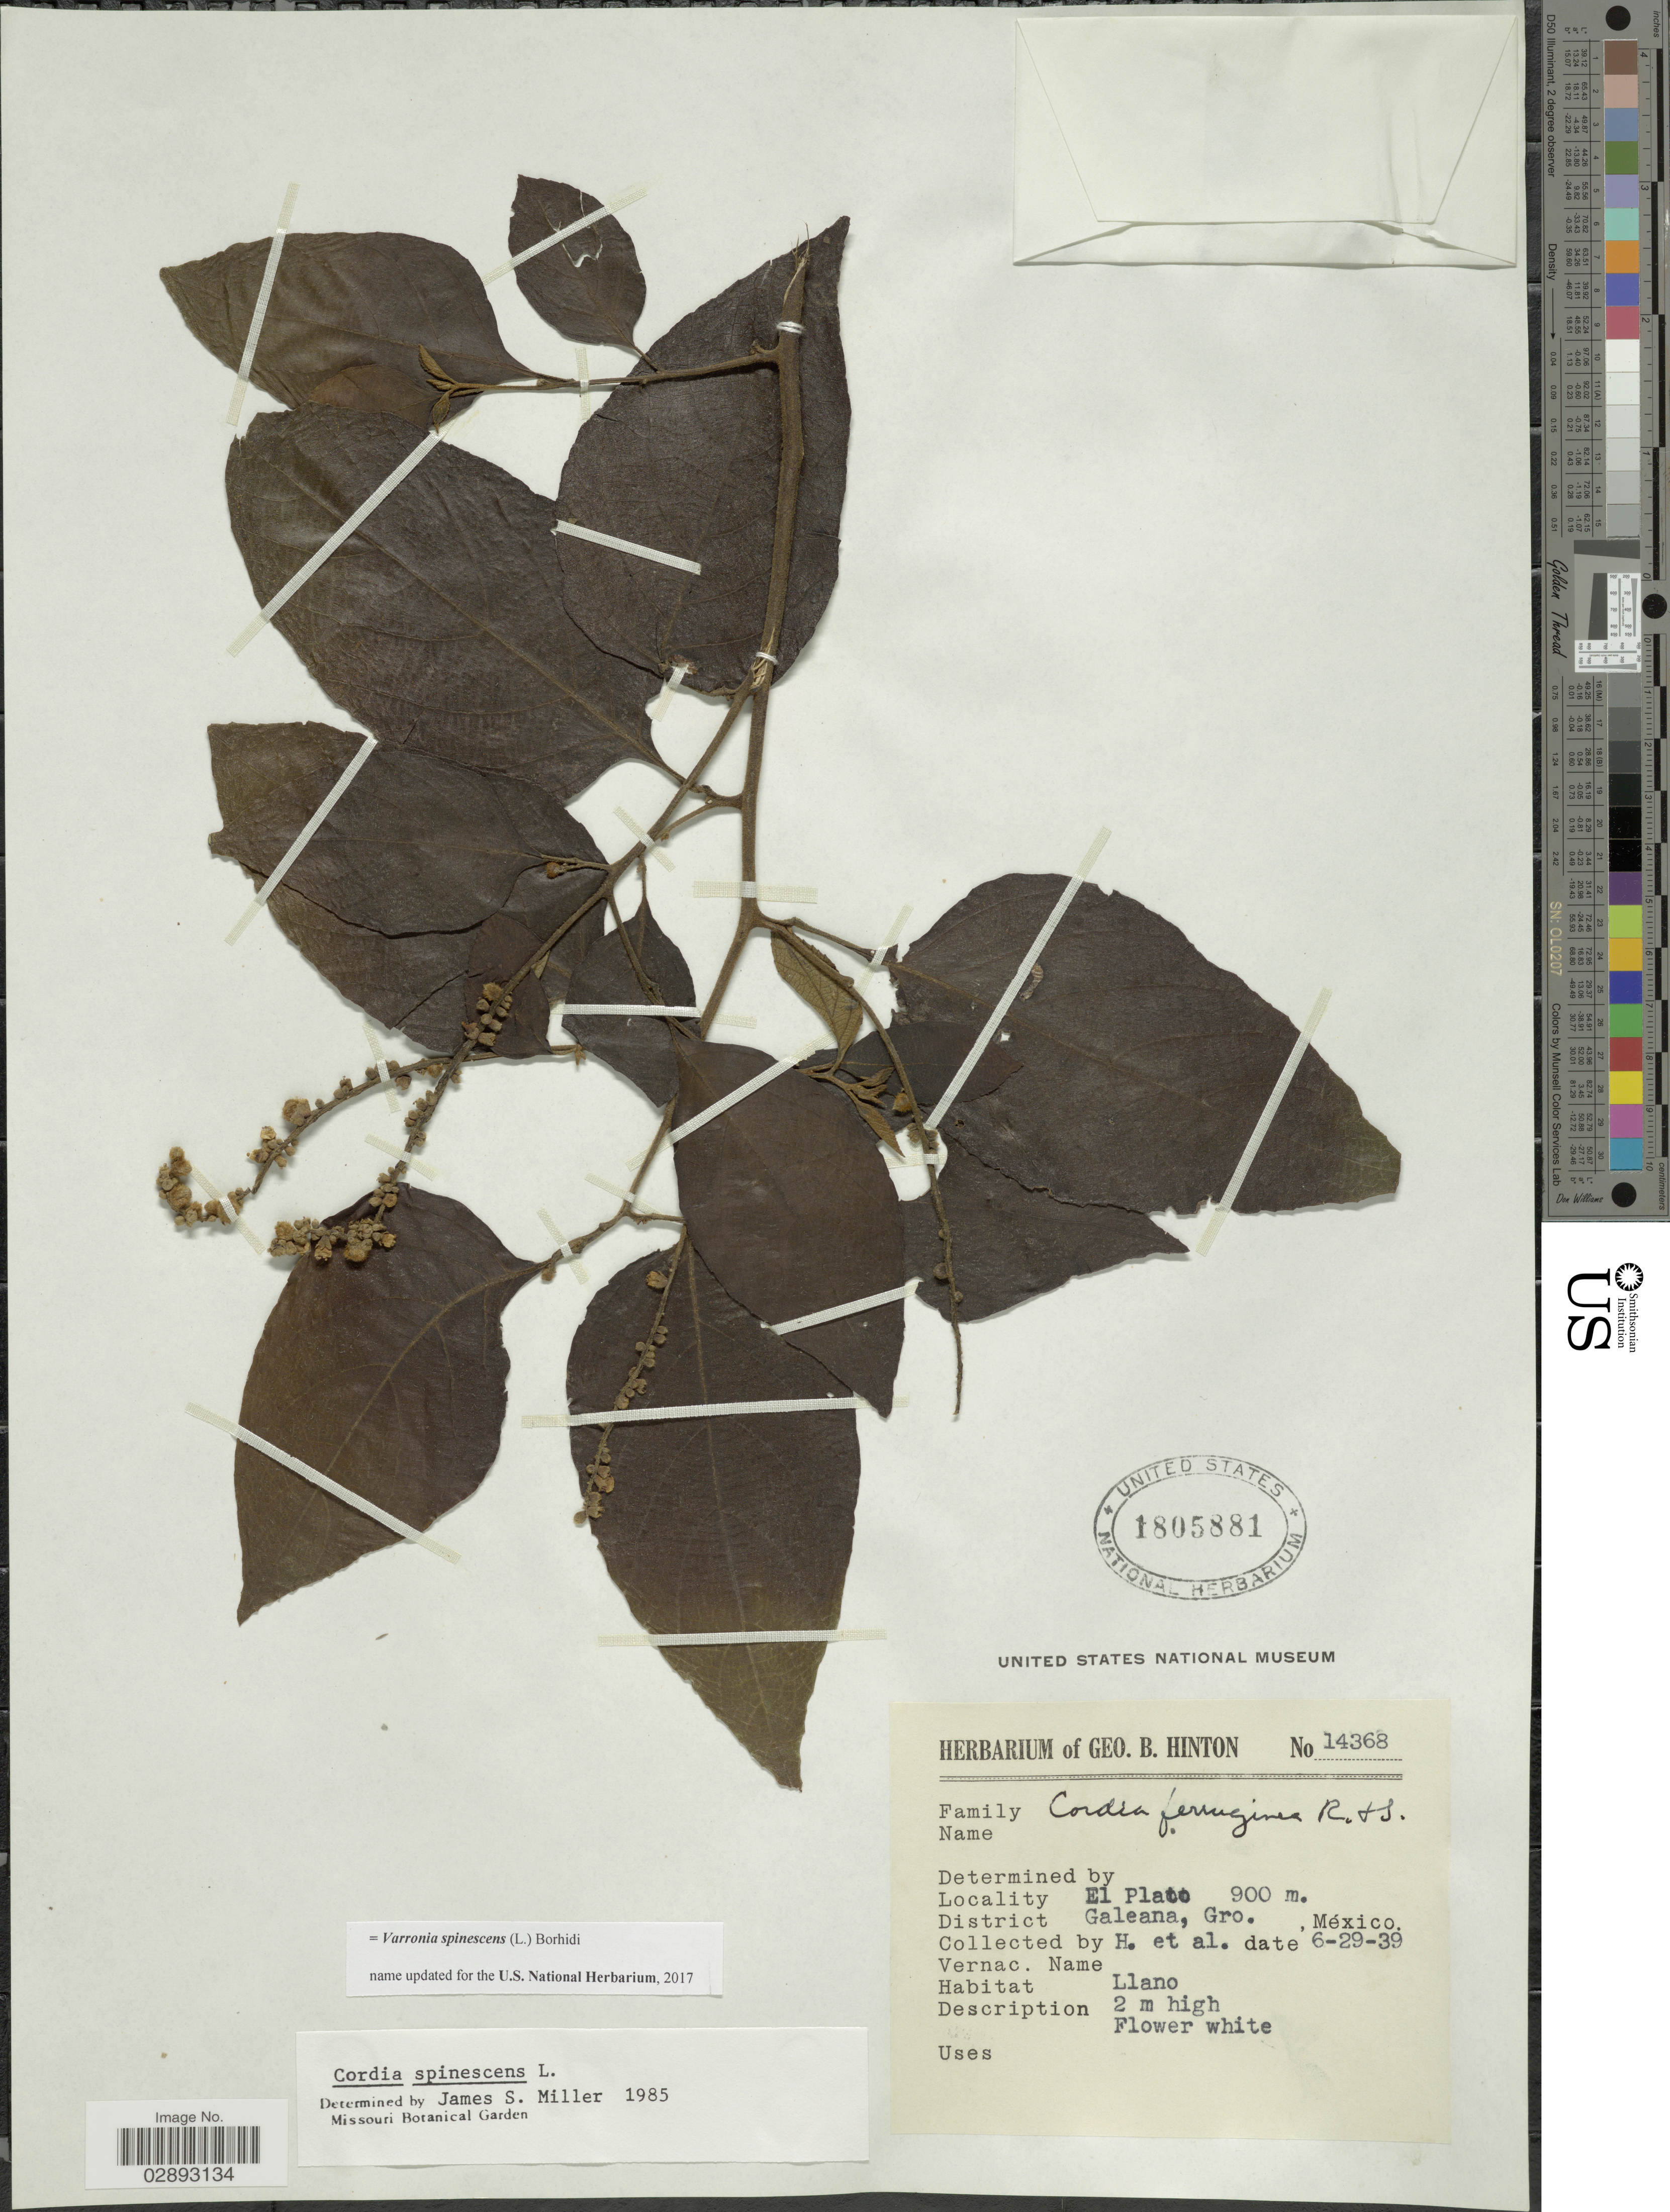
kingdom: Plantae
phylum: Tracheophyta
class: Magnoliopsida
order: Boraginales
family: Cordiaceae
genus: Varronia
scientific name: Varronia spinescens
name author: (L.) Borhidi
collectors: G. B. Hinton & et al.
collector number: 14368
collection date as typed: Transcribed d/m/y: 29/6/39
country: Mexico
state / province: Guerrero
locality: El Plato. District Galeana, Gro.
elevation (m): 900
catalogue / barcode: US 1805881